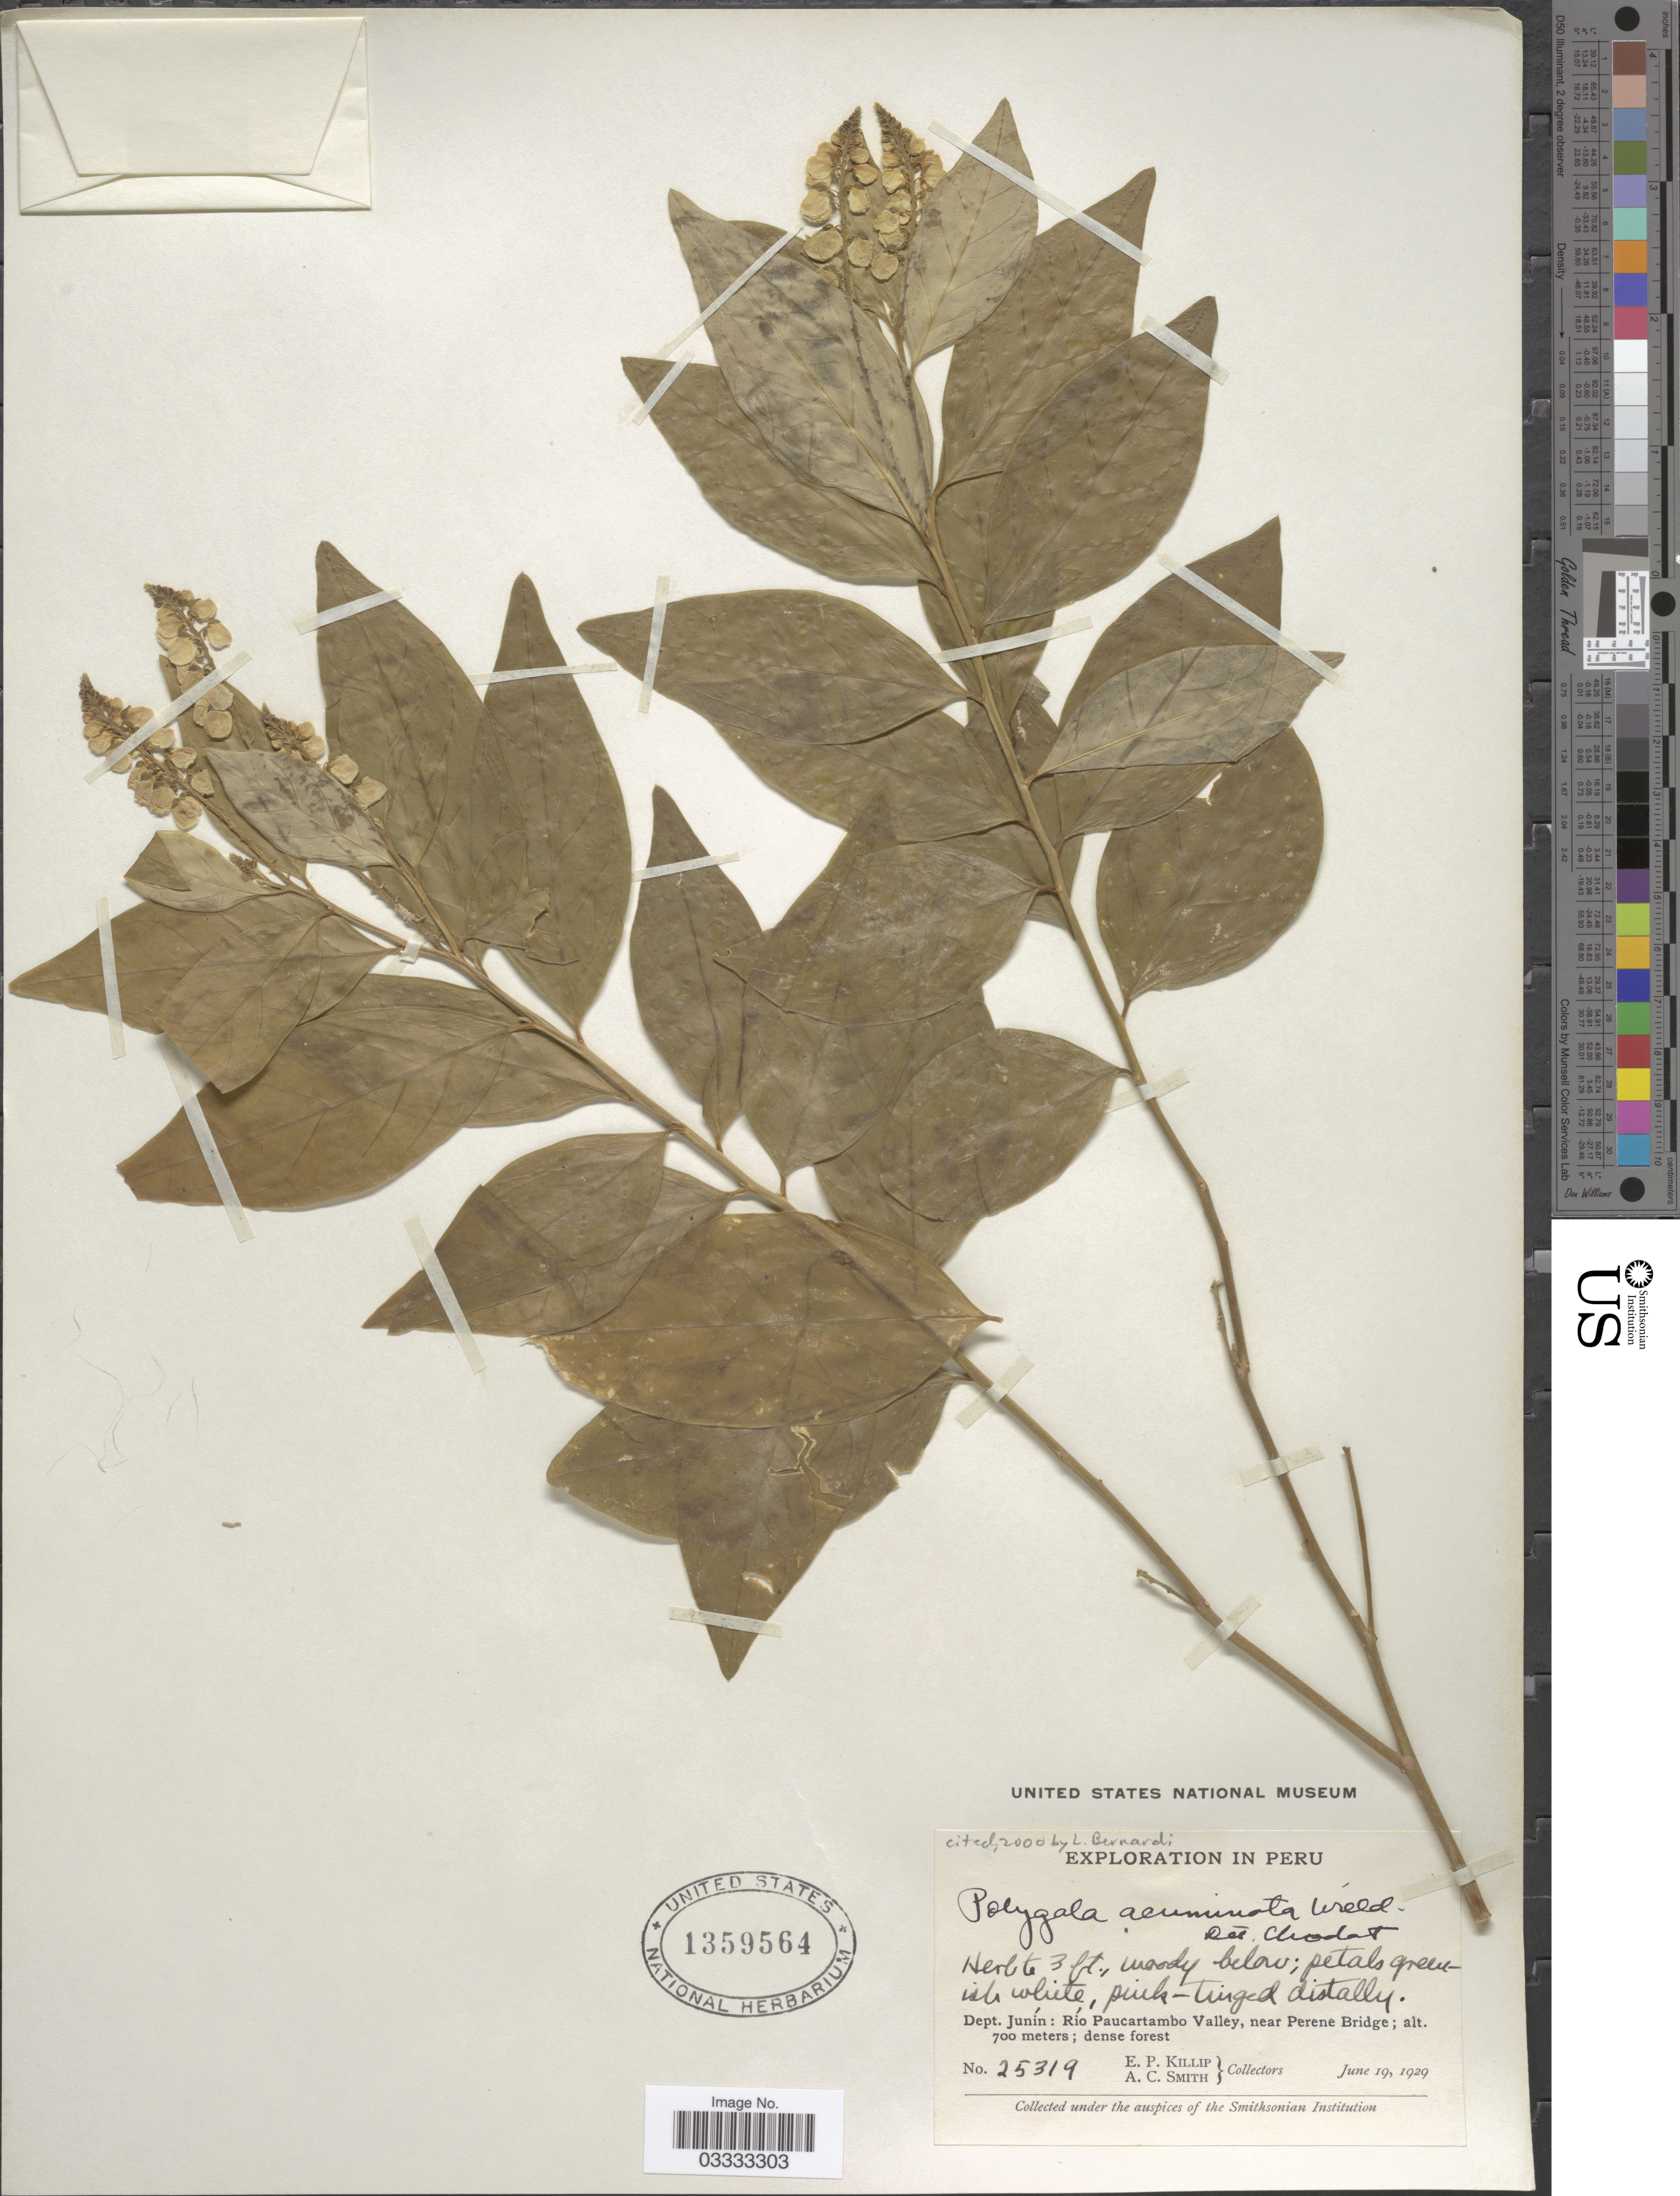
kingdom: Plantae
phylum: Tracheophyta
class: Magnoliopsida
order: Fabales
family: Polygalaceae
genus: Asemeia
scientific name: Asemeia acuminata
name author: (Willd.) J.F.B. Pastore & J.R. Abbott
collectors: E. P. Killip & A. C. Smith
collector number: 25319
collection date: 1929-06-19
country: Peru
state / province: Junín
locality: Dept. Junín: Río Paucartambo Valley, near Perene Bridge.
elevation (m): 700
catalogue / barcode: US 1359564